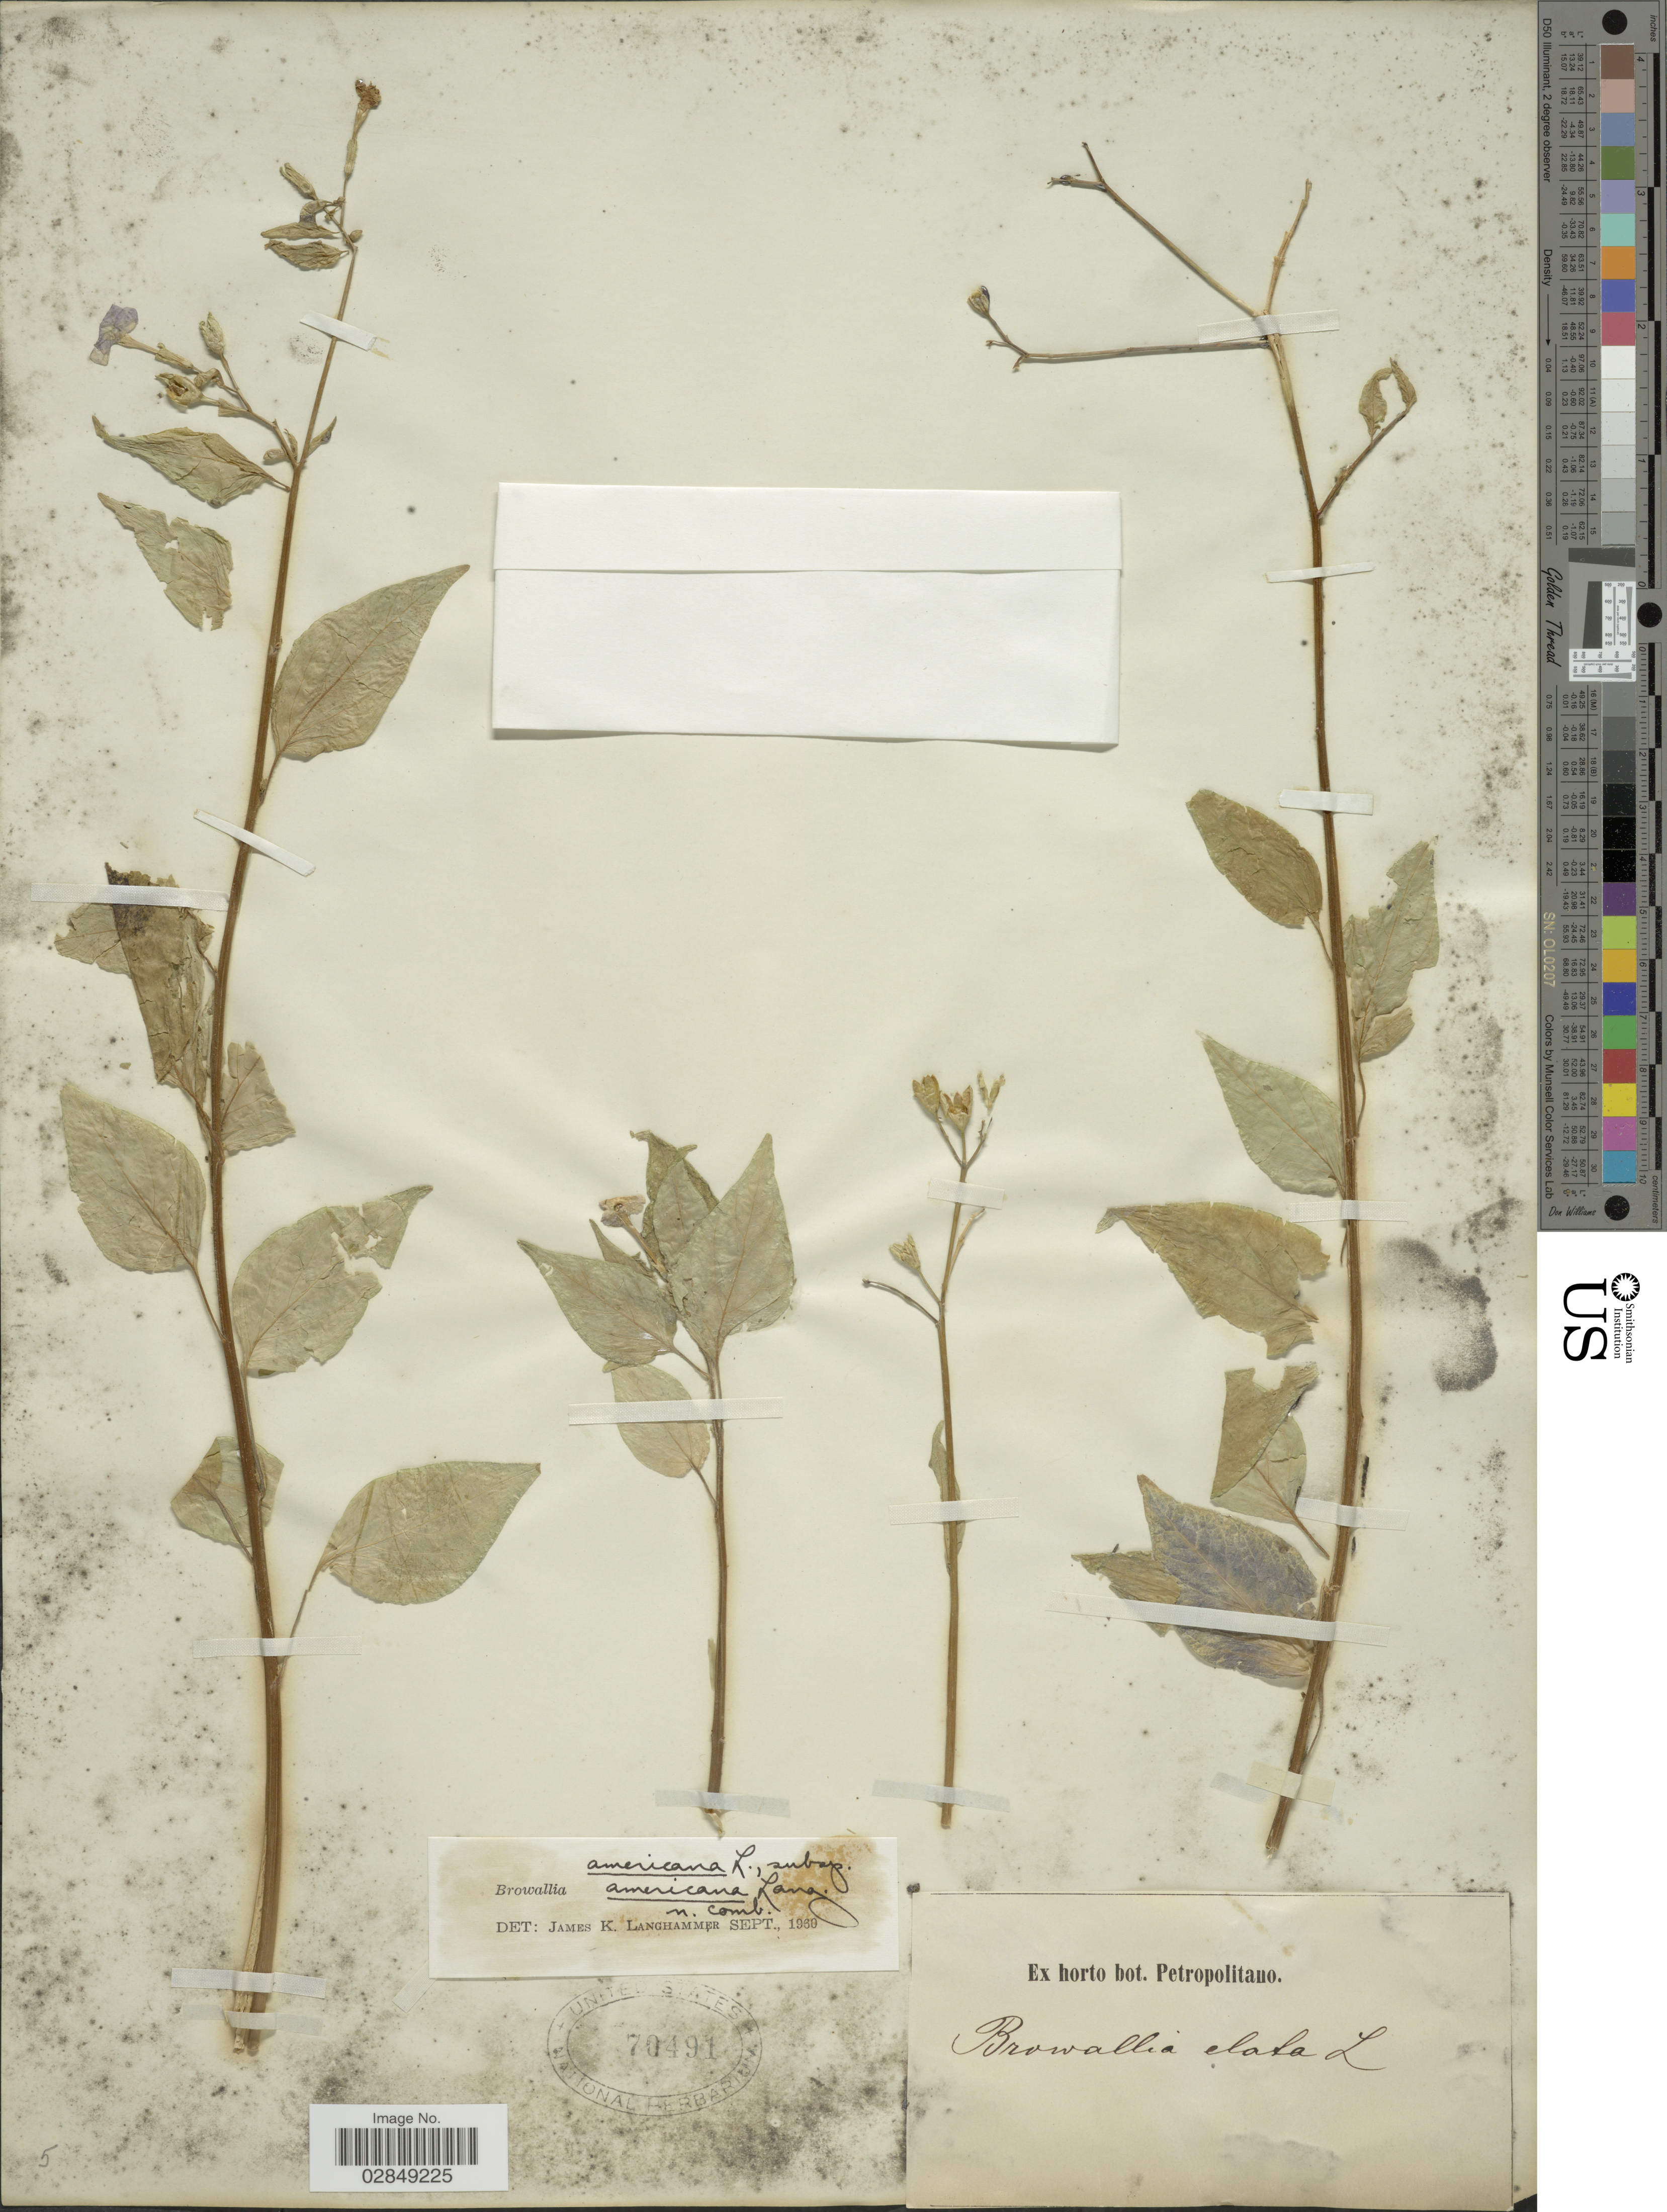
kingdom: Plantae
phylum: Tracheophyta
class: Magnoliopsida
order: Solanales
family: Solanaceae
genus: Browallia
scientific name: Browallia americana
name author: L.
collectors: ex Horto Bot. Petropolitano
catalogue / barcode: US 70491